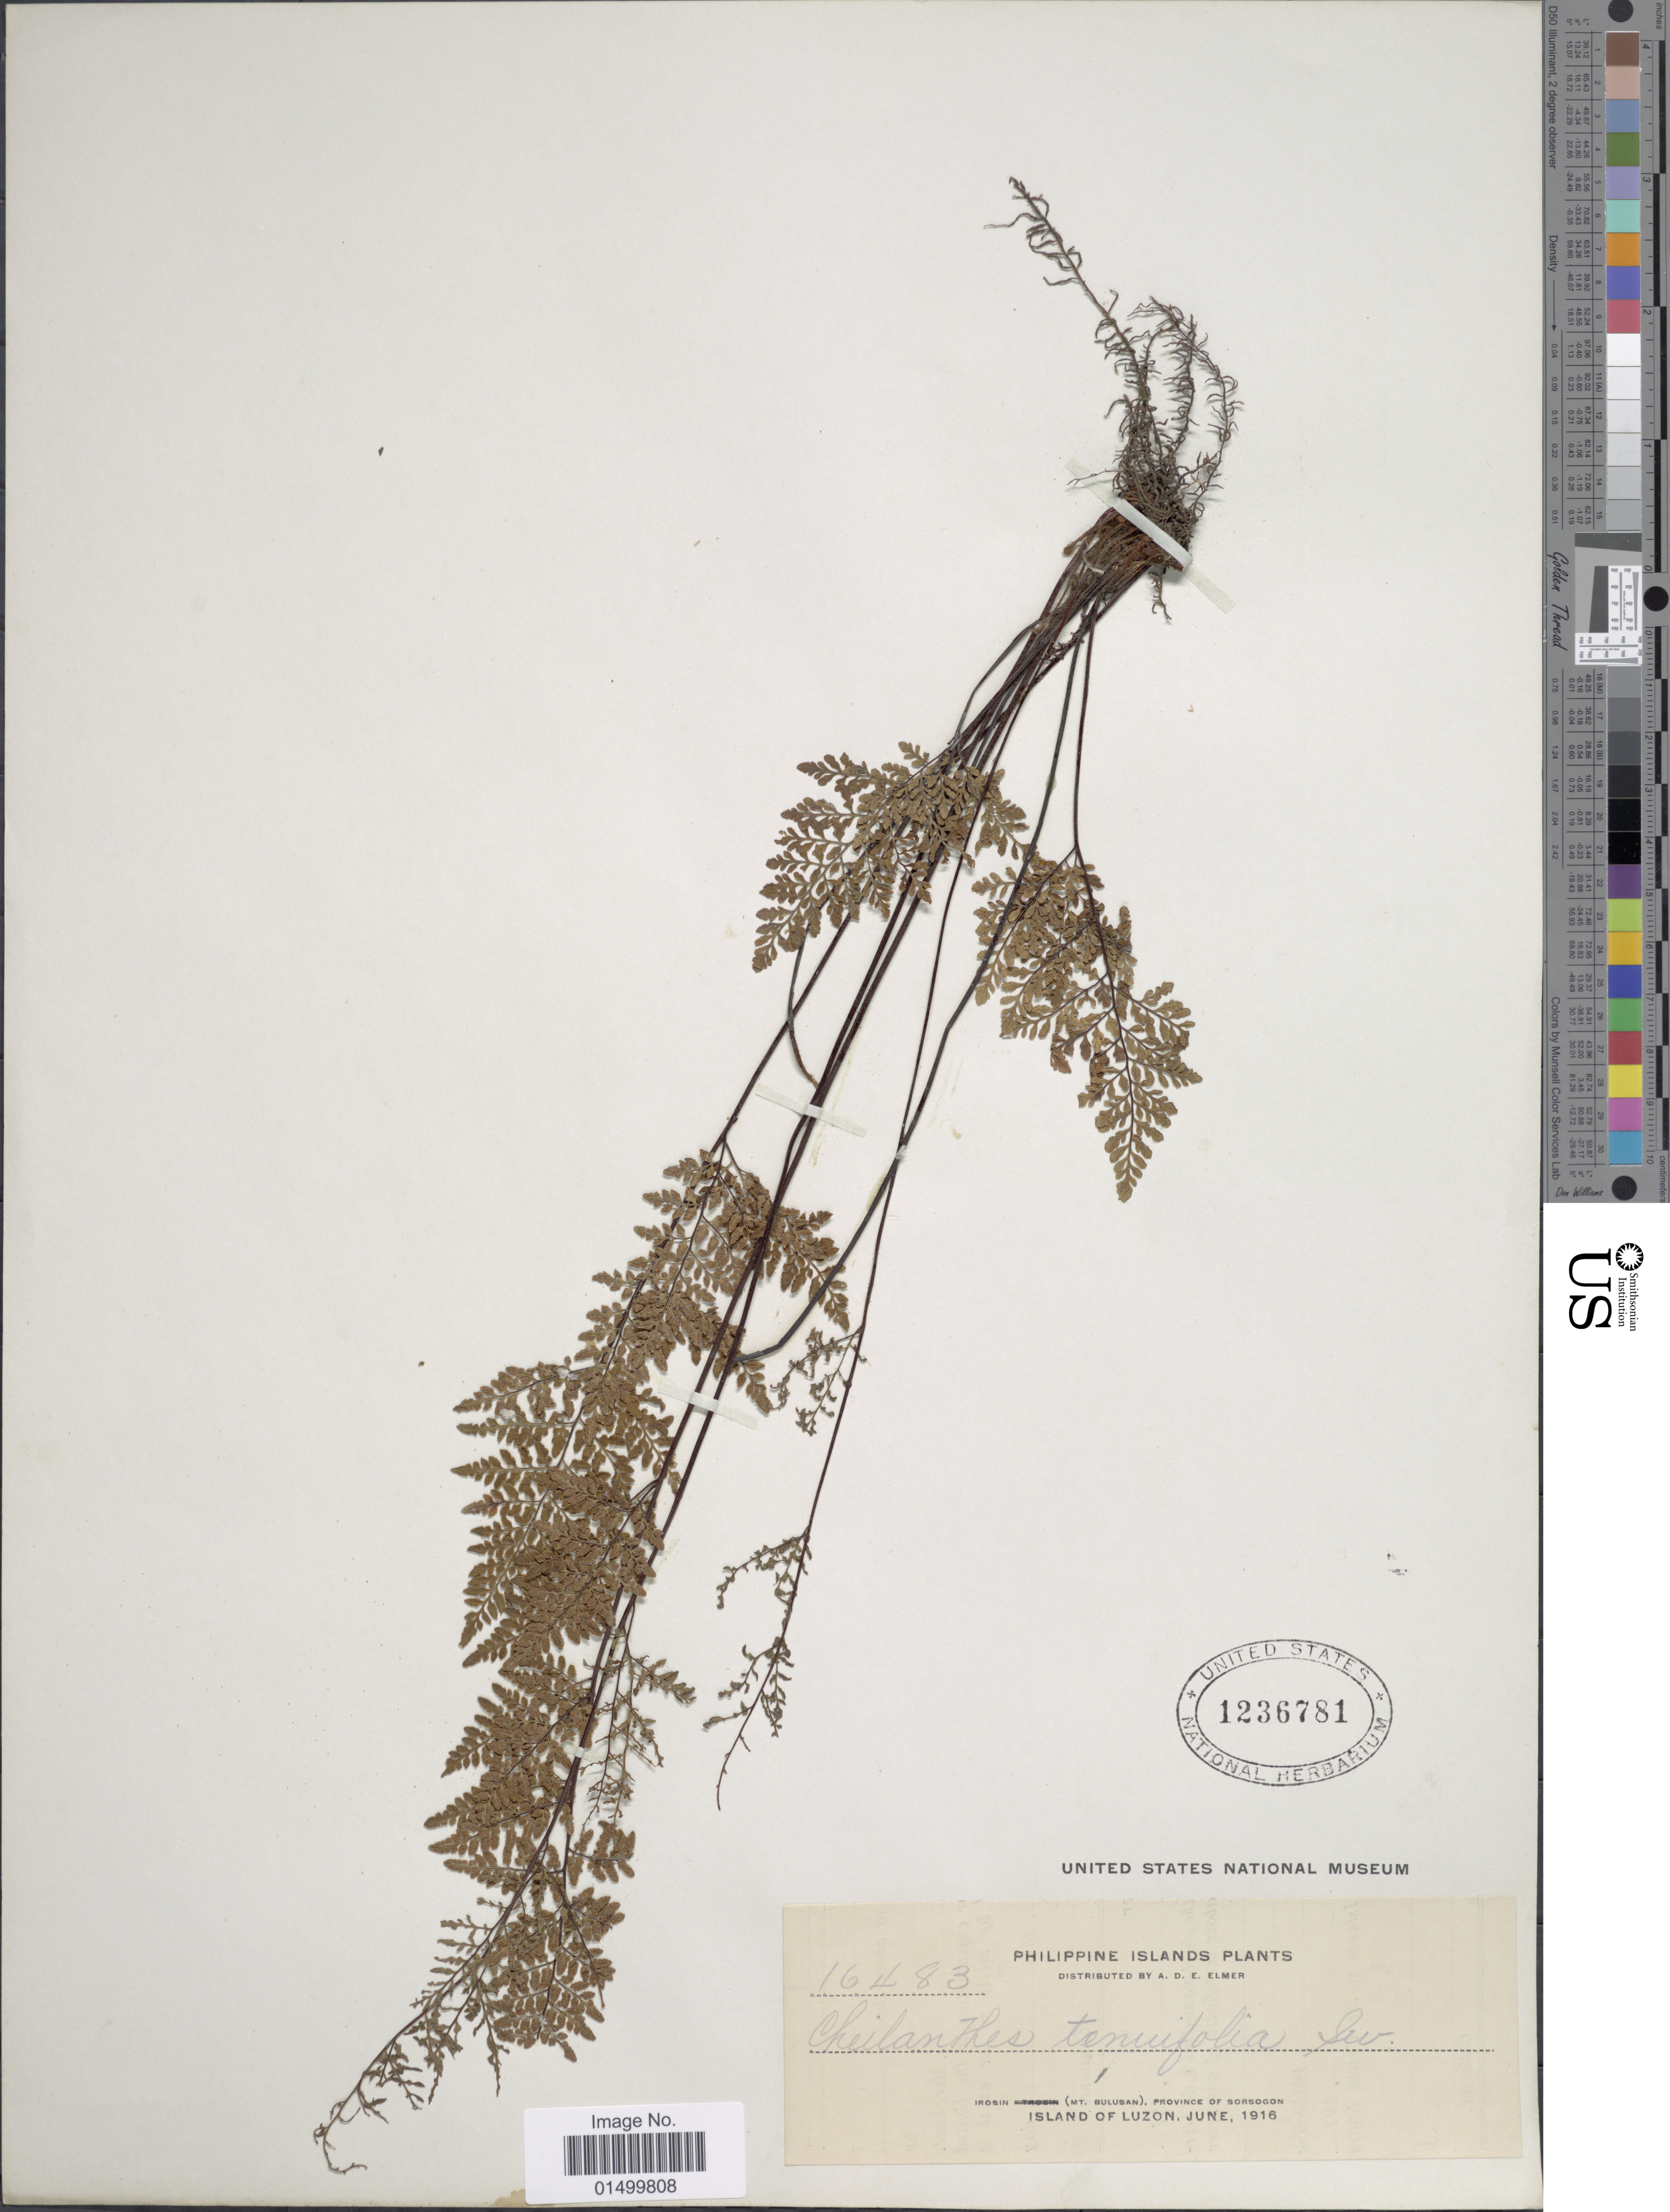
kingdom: Plantae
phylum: Tracheophyta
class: Polypodiopsida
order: Polypodiales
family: Pteridaceae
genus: Cheilanthes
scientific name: Cheilanthes tenuifolia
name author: (Burm. f.) Sw.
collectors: A. D. E. Elmer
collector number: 16483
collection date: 1916-06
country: Philippines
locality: Irosin (Mt Bulusan), Province of Sorsogon, Island of Luzon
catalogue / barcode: US 1236781